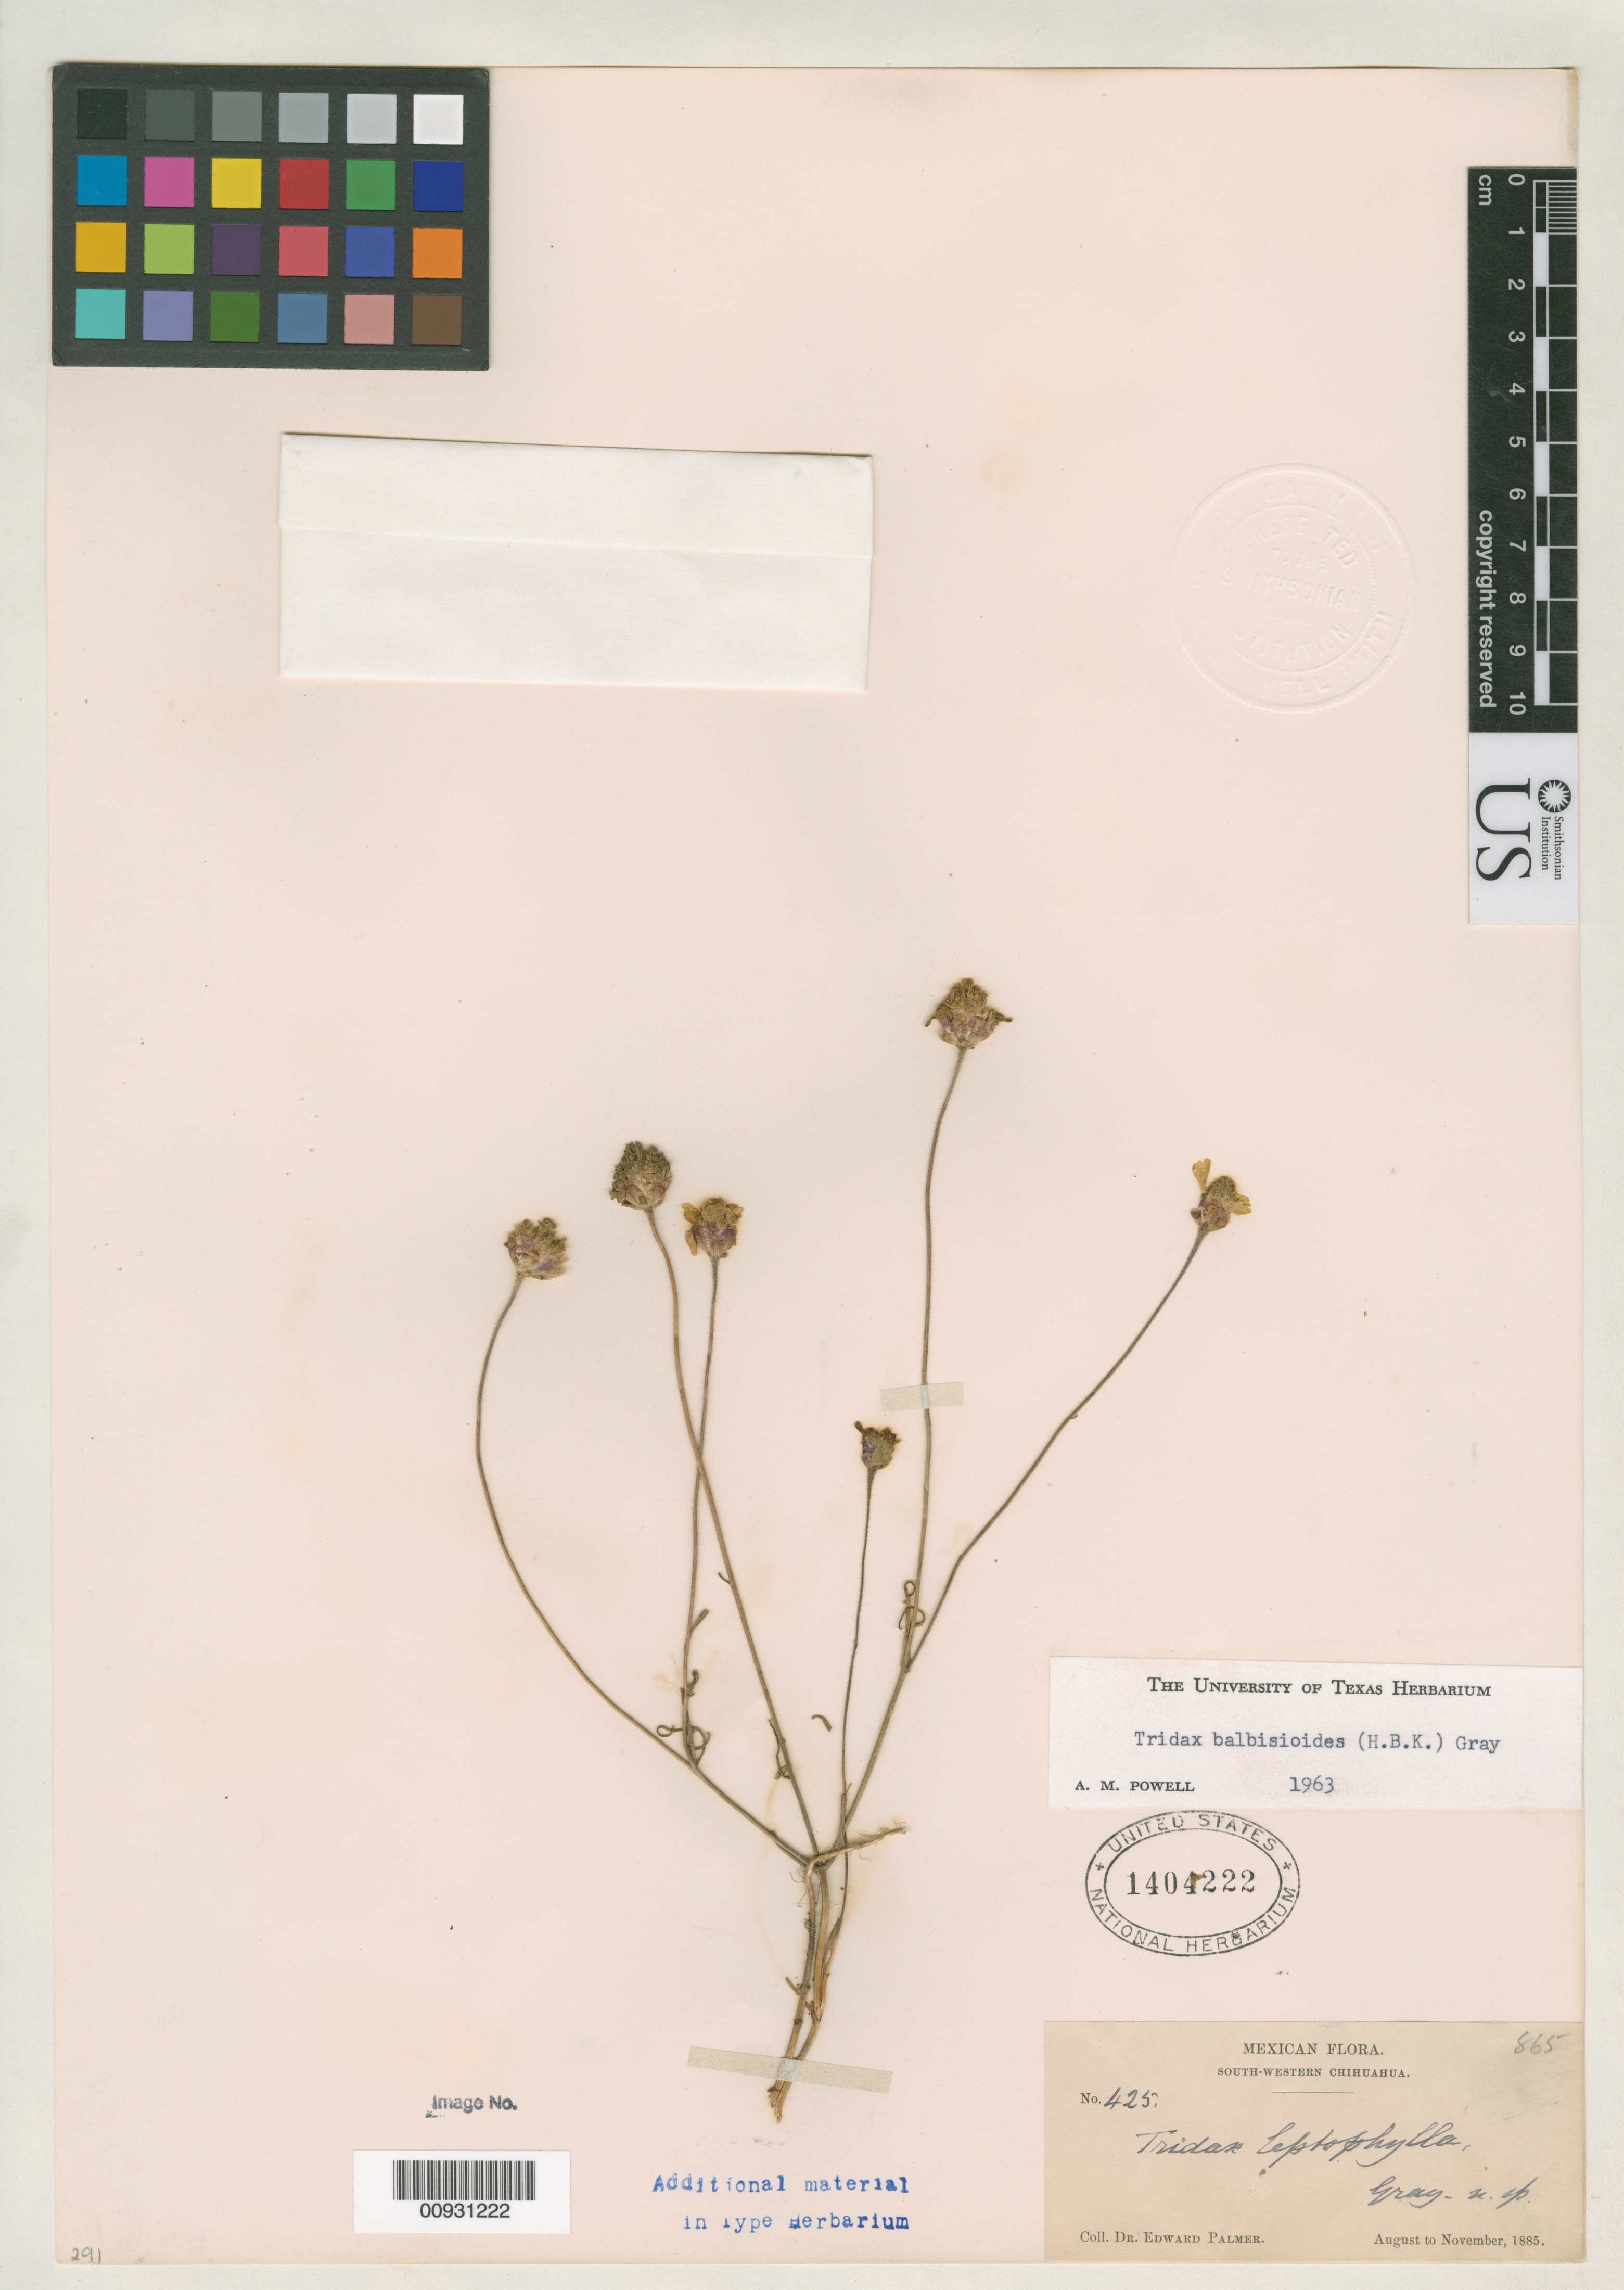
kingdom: Plantae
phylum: Tracheophyta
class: Magnoliopsida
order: Asterales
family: Asteraceae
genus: Tridax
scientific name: Tridax leptophylla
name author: A. Gray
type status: Isotype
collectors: E. Palmer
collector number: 425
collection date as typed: Aug 1885 to Nov 1885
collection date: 1885-08/1885-11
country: Mexico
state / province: Chihuahua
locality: South-western Chihuahua.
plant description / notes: Specimen ex John Donnell Smith herbarium.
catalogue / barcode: US 1404222